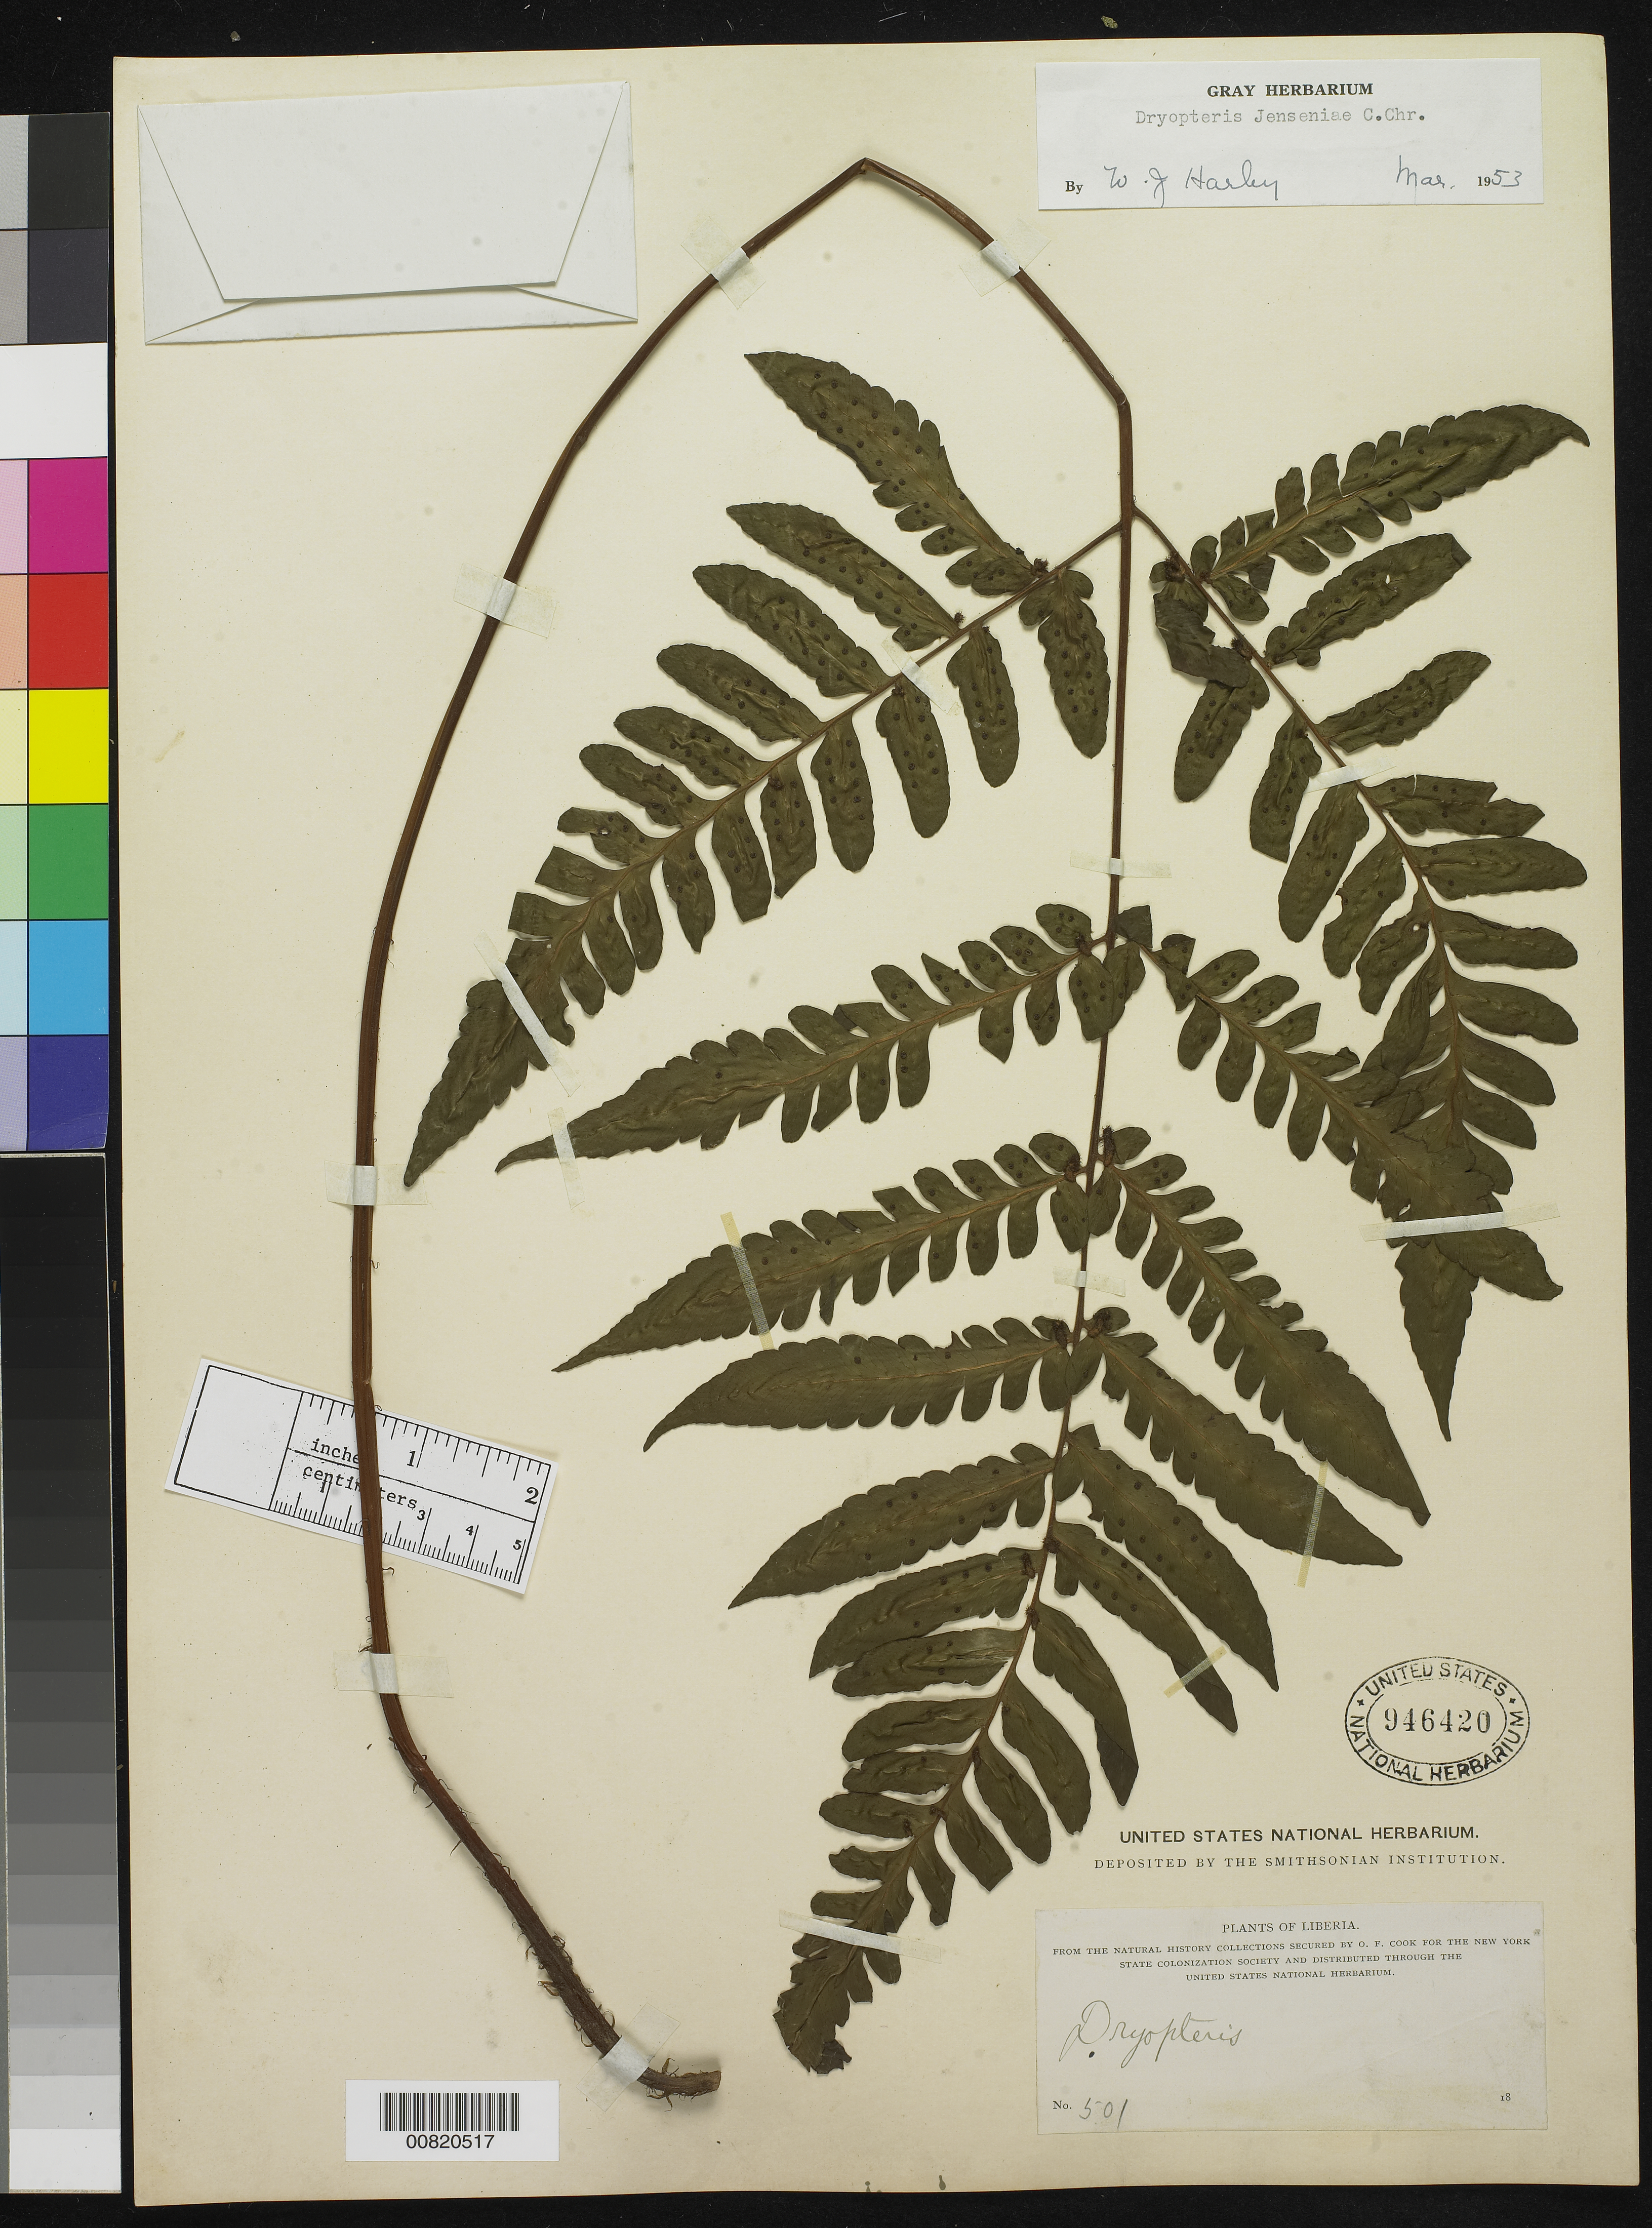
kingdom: Plantae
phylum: Tracheophyta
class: Polypodiopsida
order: Polypodiales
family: Tectariaceae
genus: Triplophyllum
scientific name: Triplophyllum jenseniae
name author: (C. Chr.)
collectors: O. F. Cook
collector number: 501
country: Liberia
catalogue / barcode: US 946420